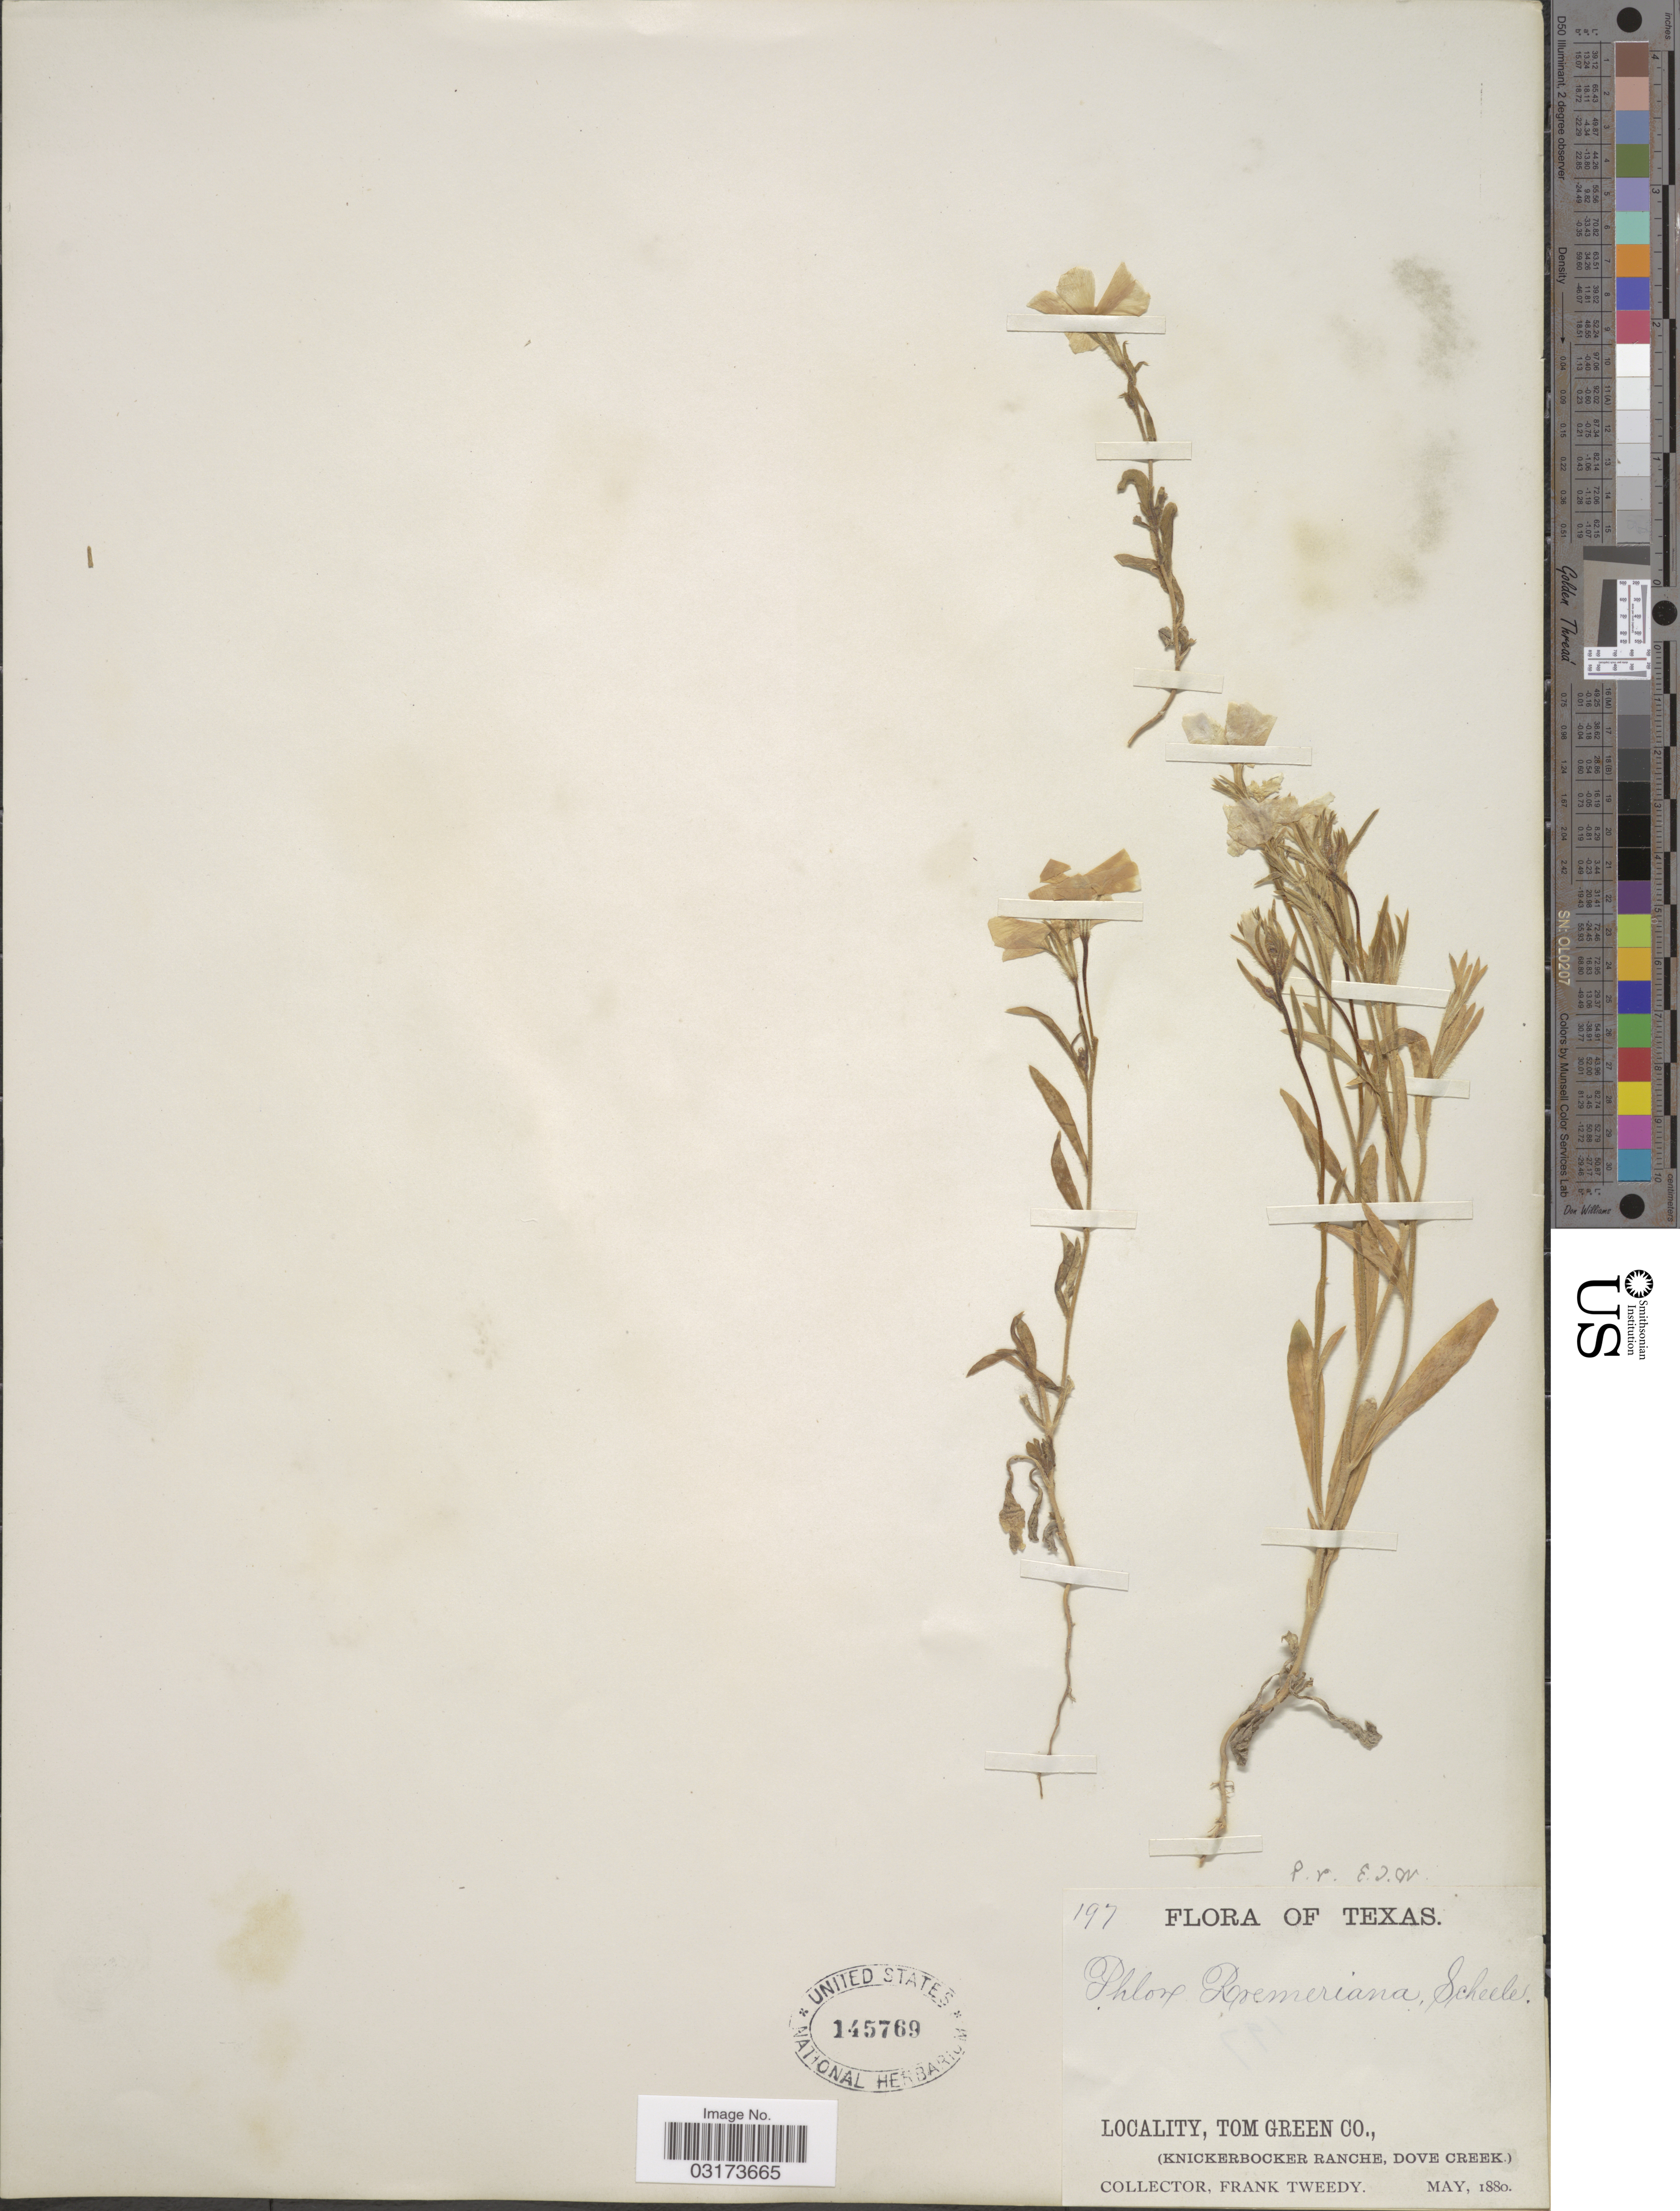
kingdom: Plantae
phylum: Tracheophyta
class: Magnoliopsida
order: Ericales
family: Polemoniaceae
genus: Phlox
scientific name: Phlox roemeriana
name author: Scheele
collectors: F. Tweedy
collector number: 197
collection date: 1880-05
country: United States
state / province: Texas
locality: Tom Green Co., (Knickerbocker Range, Dove Creek).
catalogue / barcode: US 145769